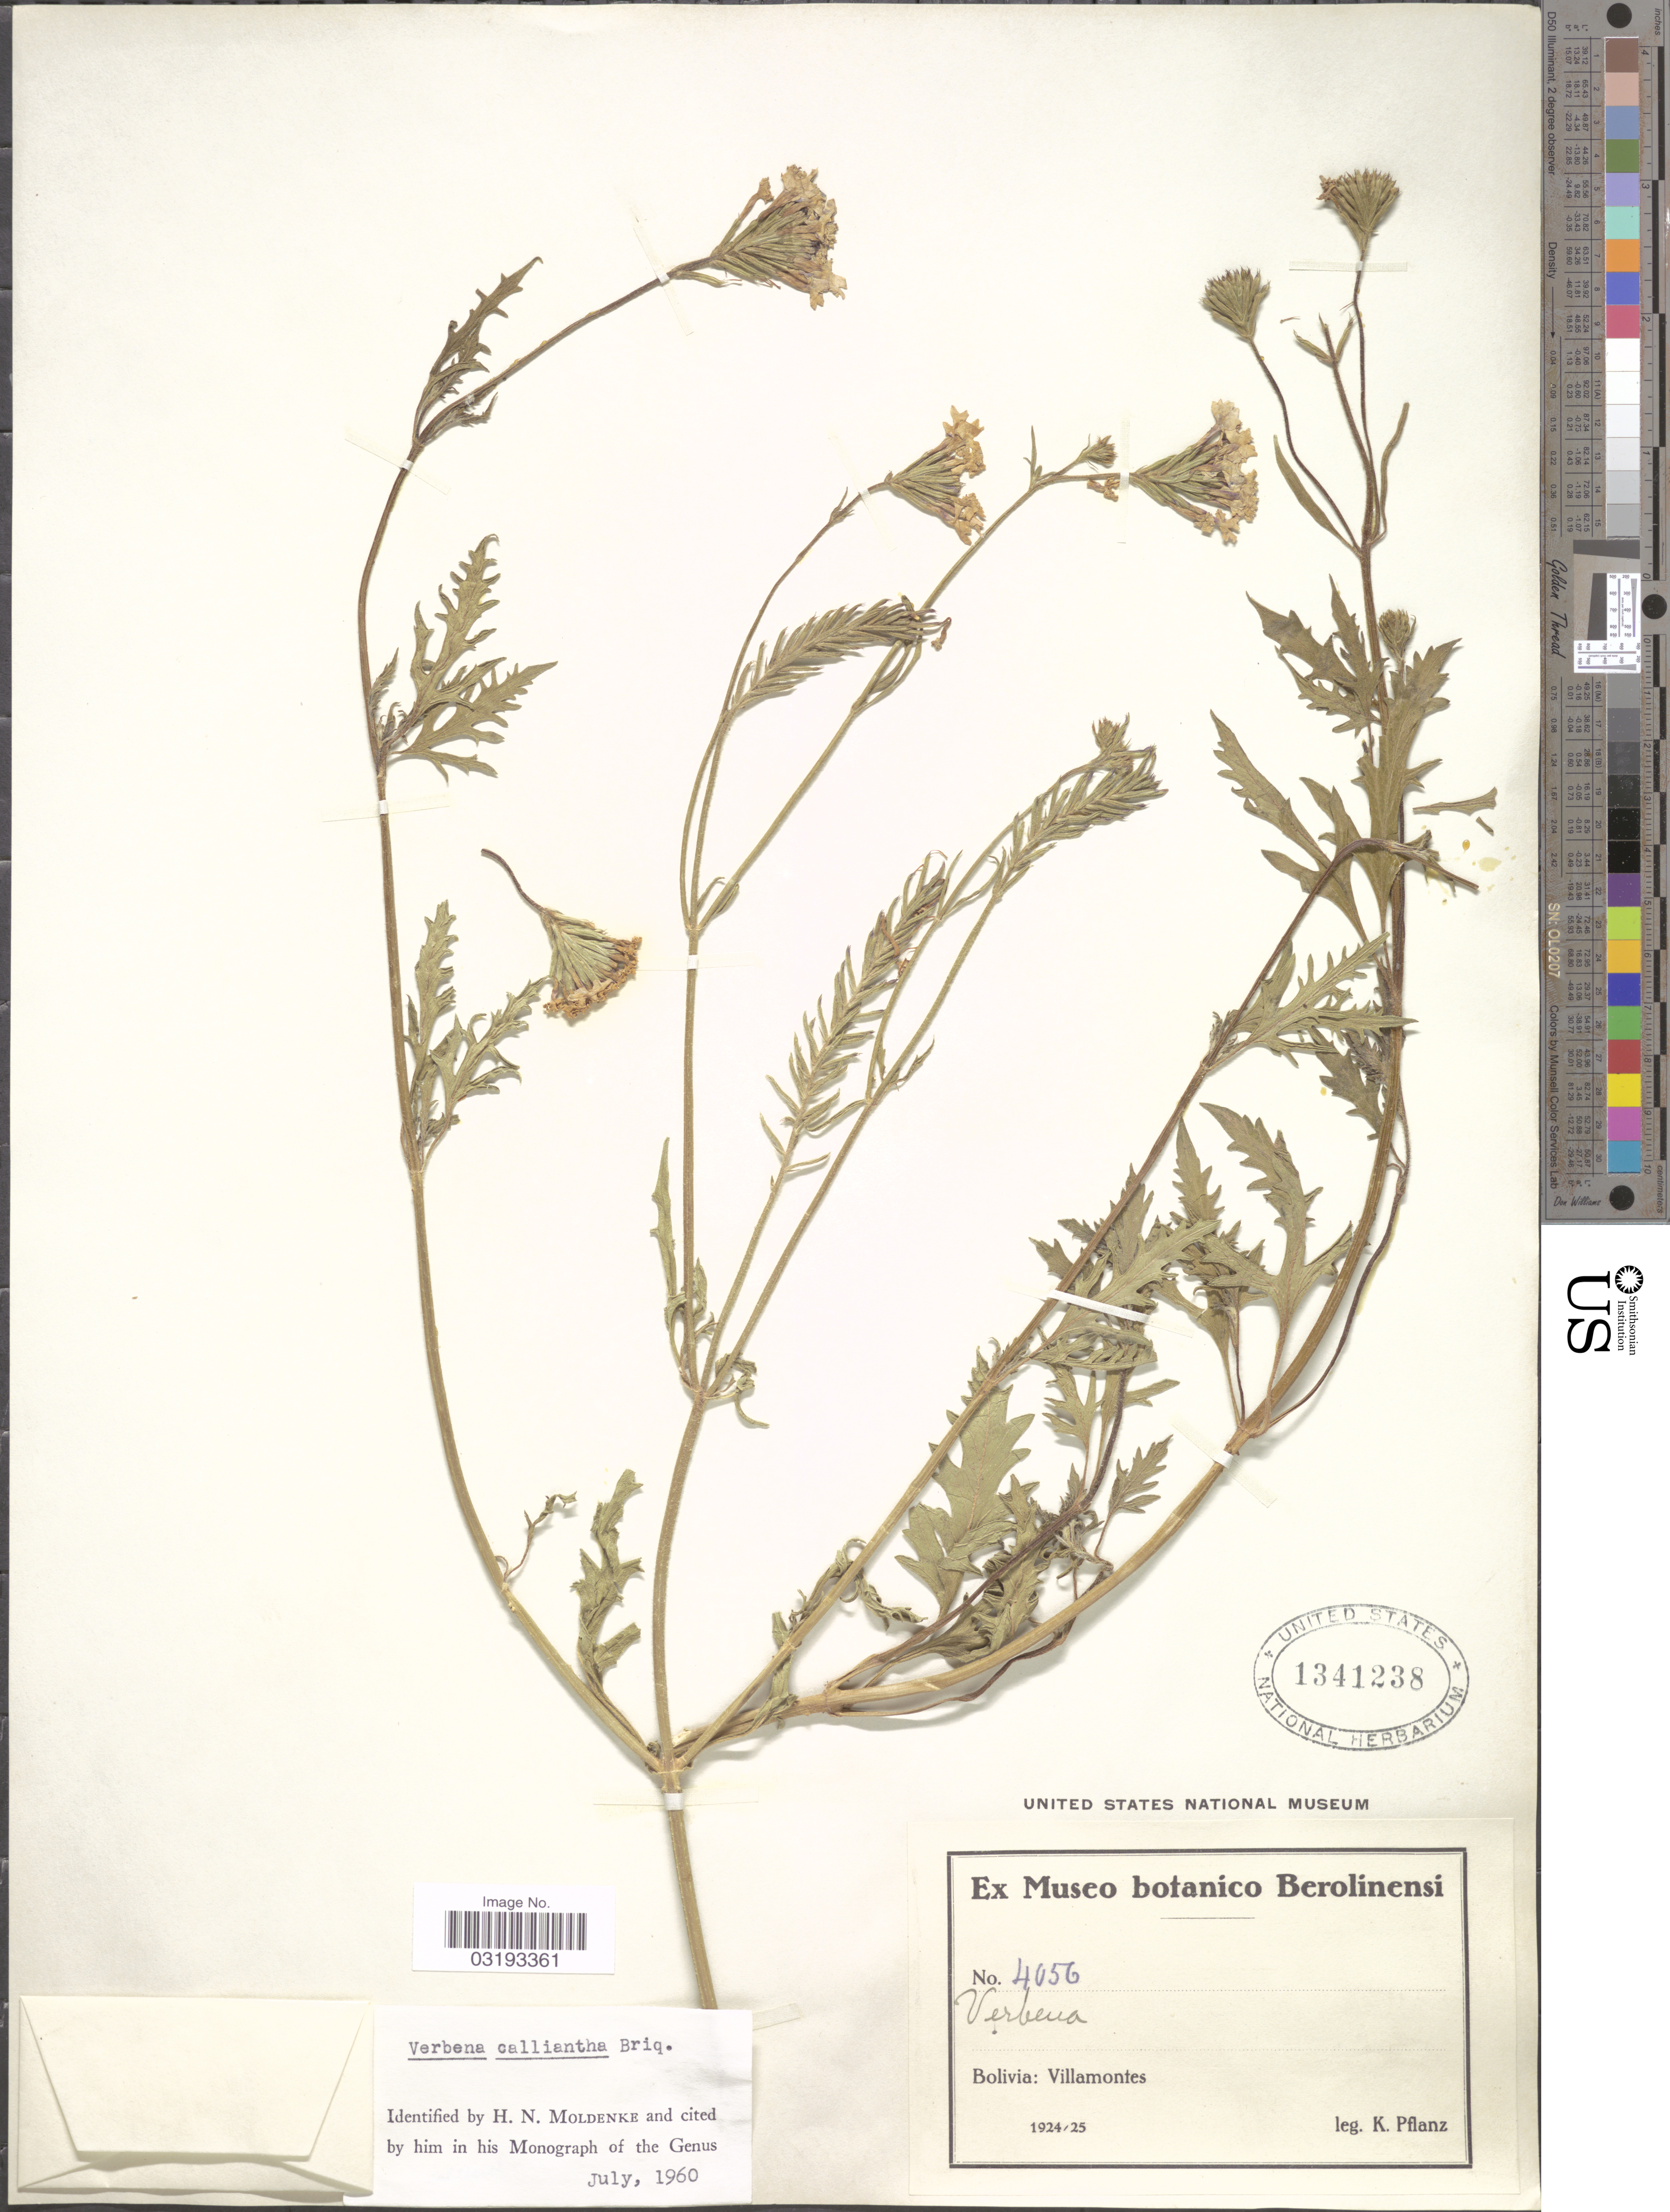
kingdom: Plantae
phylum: Tracheophyta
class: Magnoliopsida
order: Lamiales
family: Verbenaceae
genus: Verbena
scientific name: Verbena calliantha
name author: Briq.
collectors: K. Pflanz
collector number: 4056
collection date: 1924/1925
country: Bolivia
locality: Villamontes.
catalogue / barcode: US 1341238